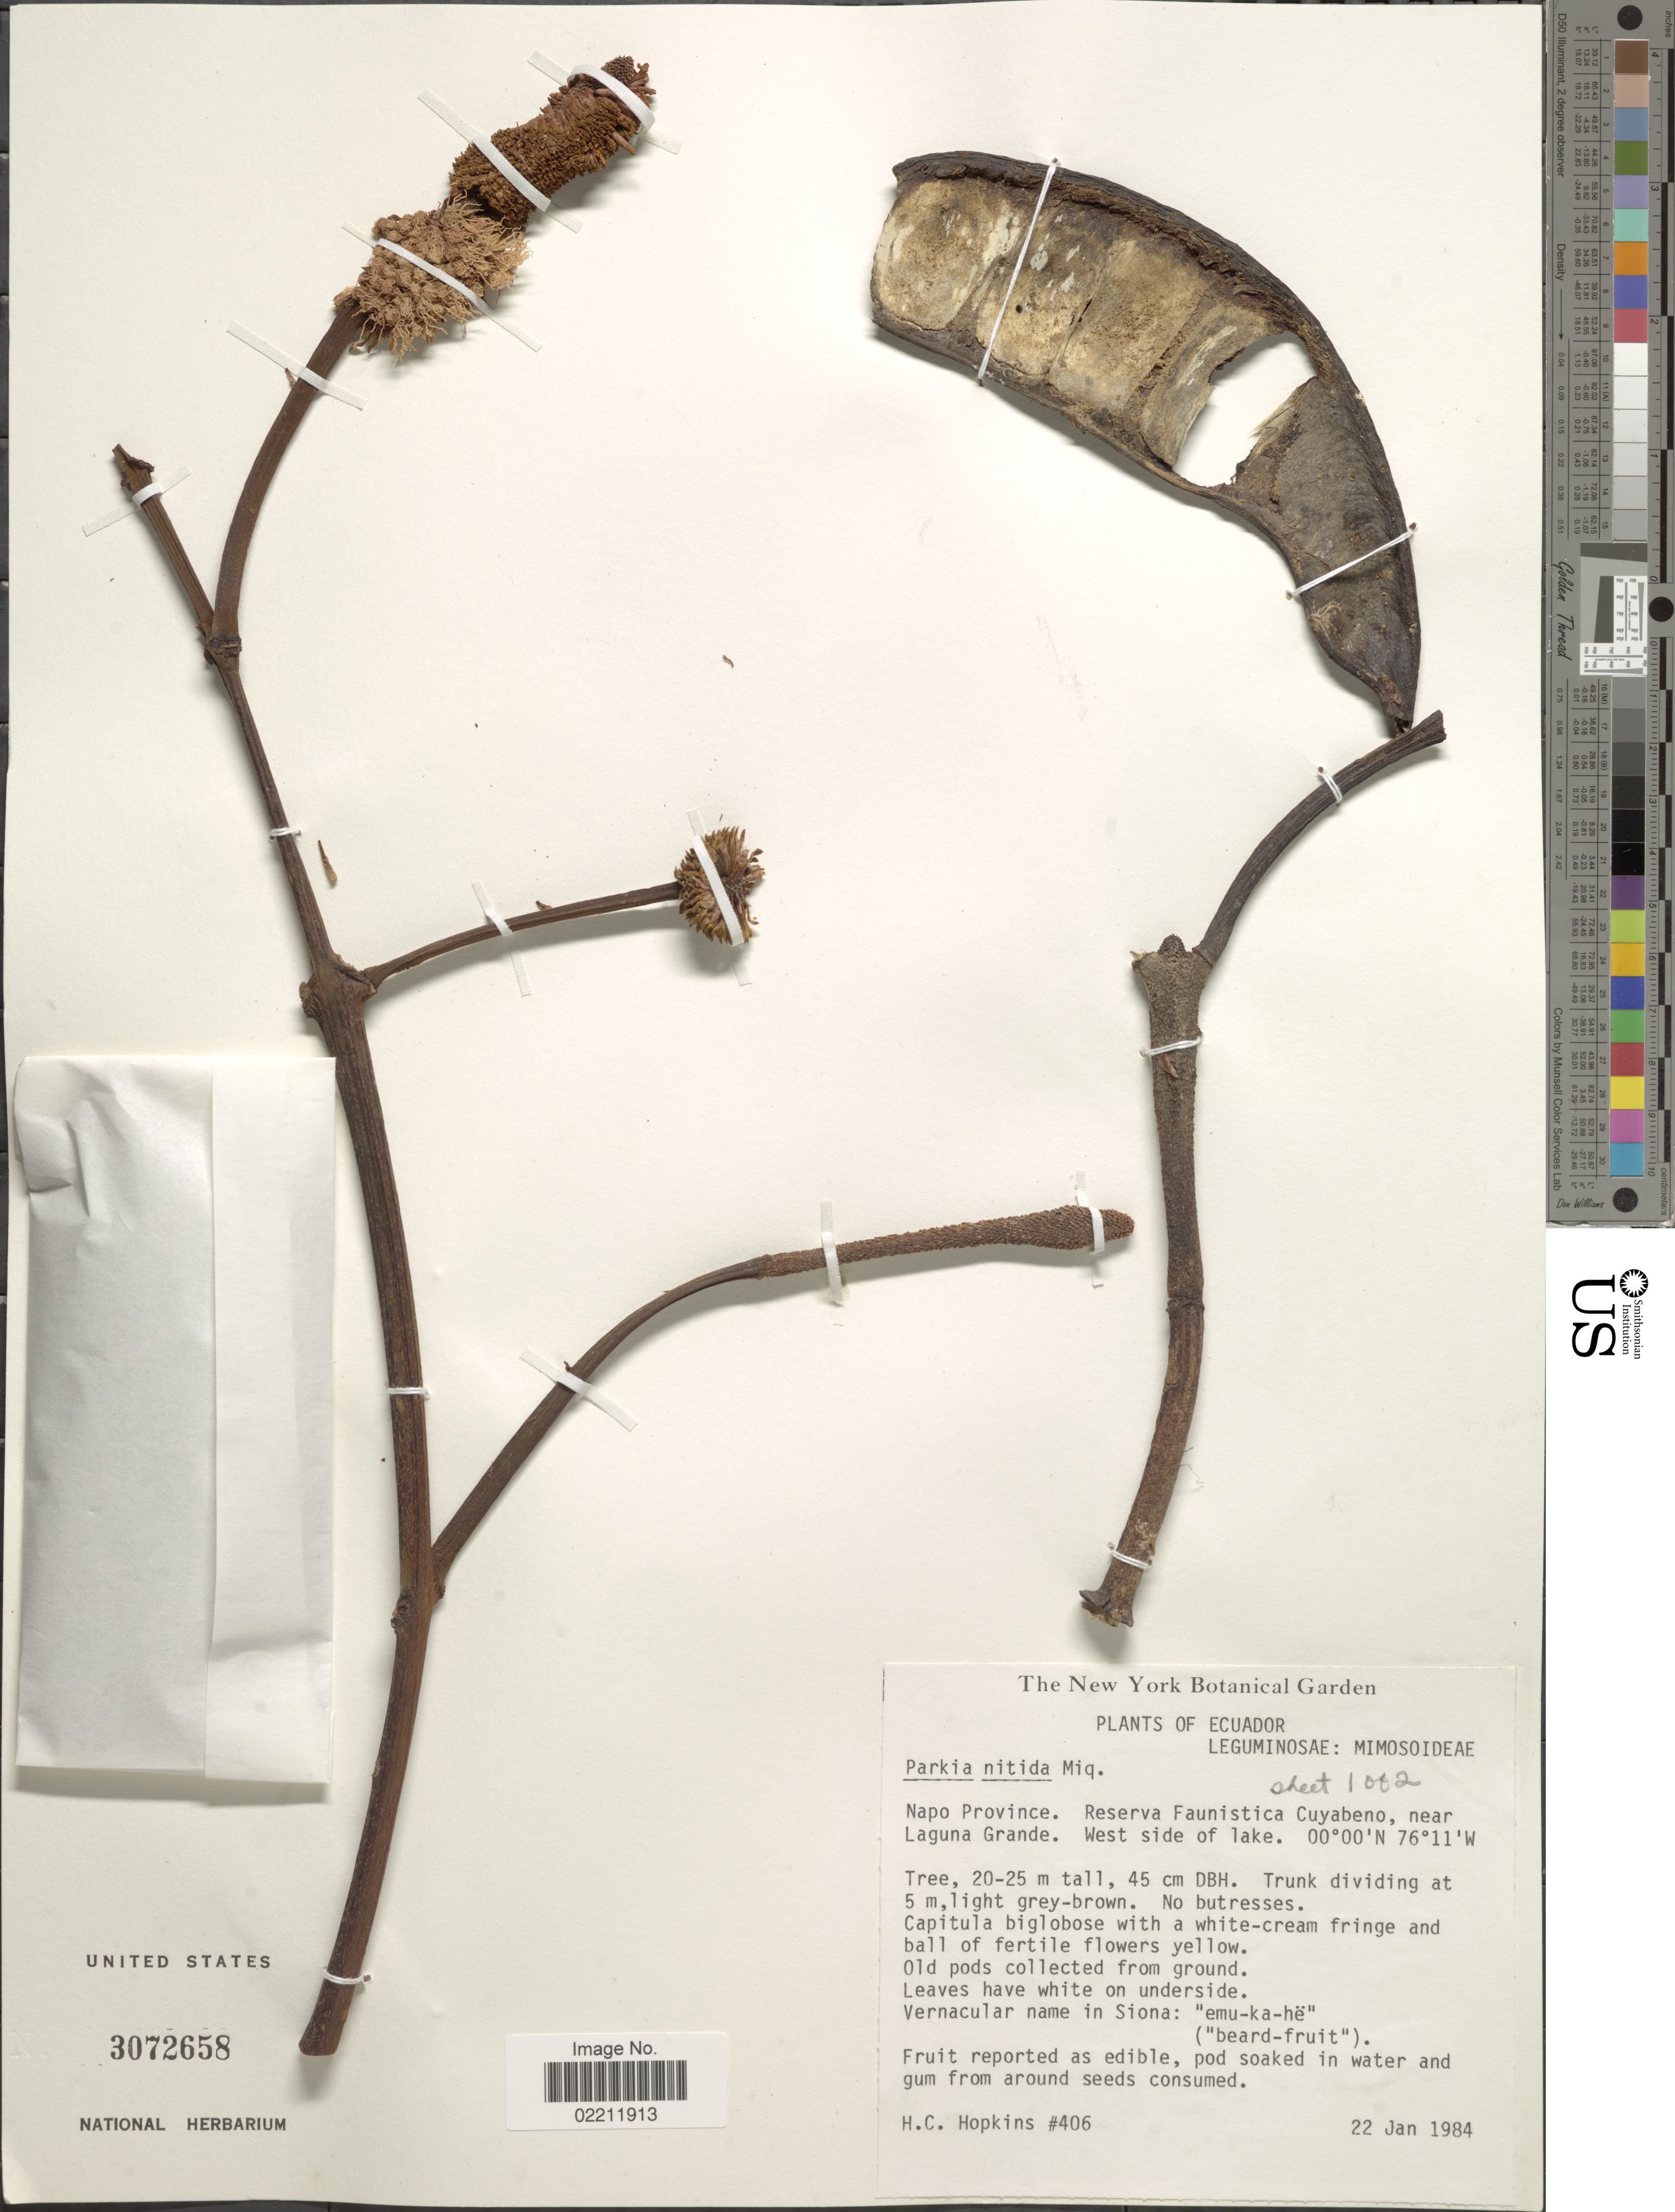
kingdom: Plantae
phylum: Tracheophyta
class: Magnoliopsida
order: Fabales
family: Fabaceae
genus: Parkia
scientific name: Parkia nitida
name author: Miq.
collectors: H. Hopkins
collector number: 406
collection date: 1984-01-22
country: Ecuador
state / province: Napo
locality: Ecuador, Napo Province. Reserva Faunistica Cuyabeno, near Laguna Grande. West side of lake.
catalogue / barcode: US 3072658